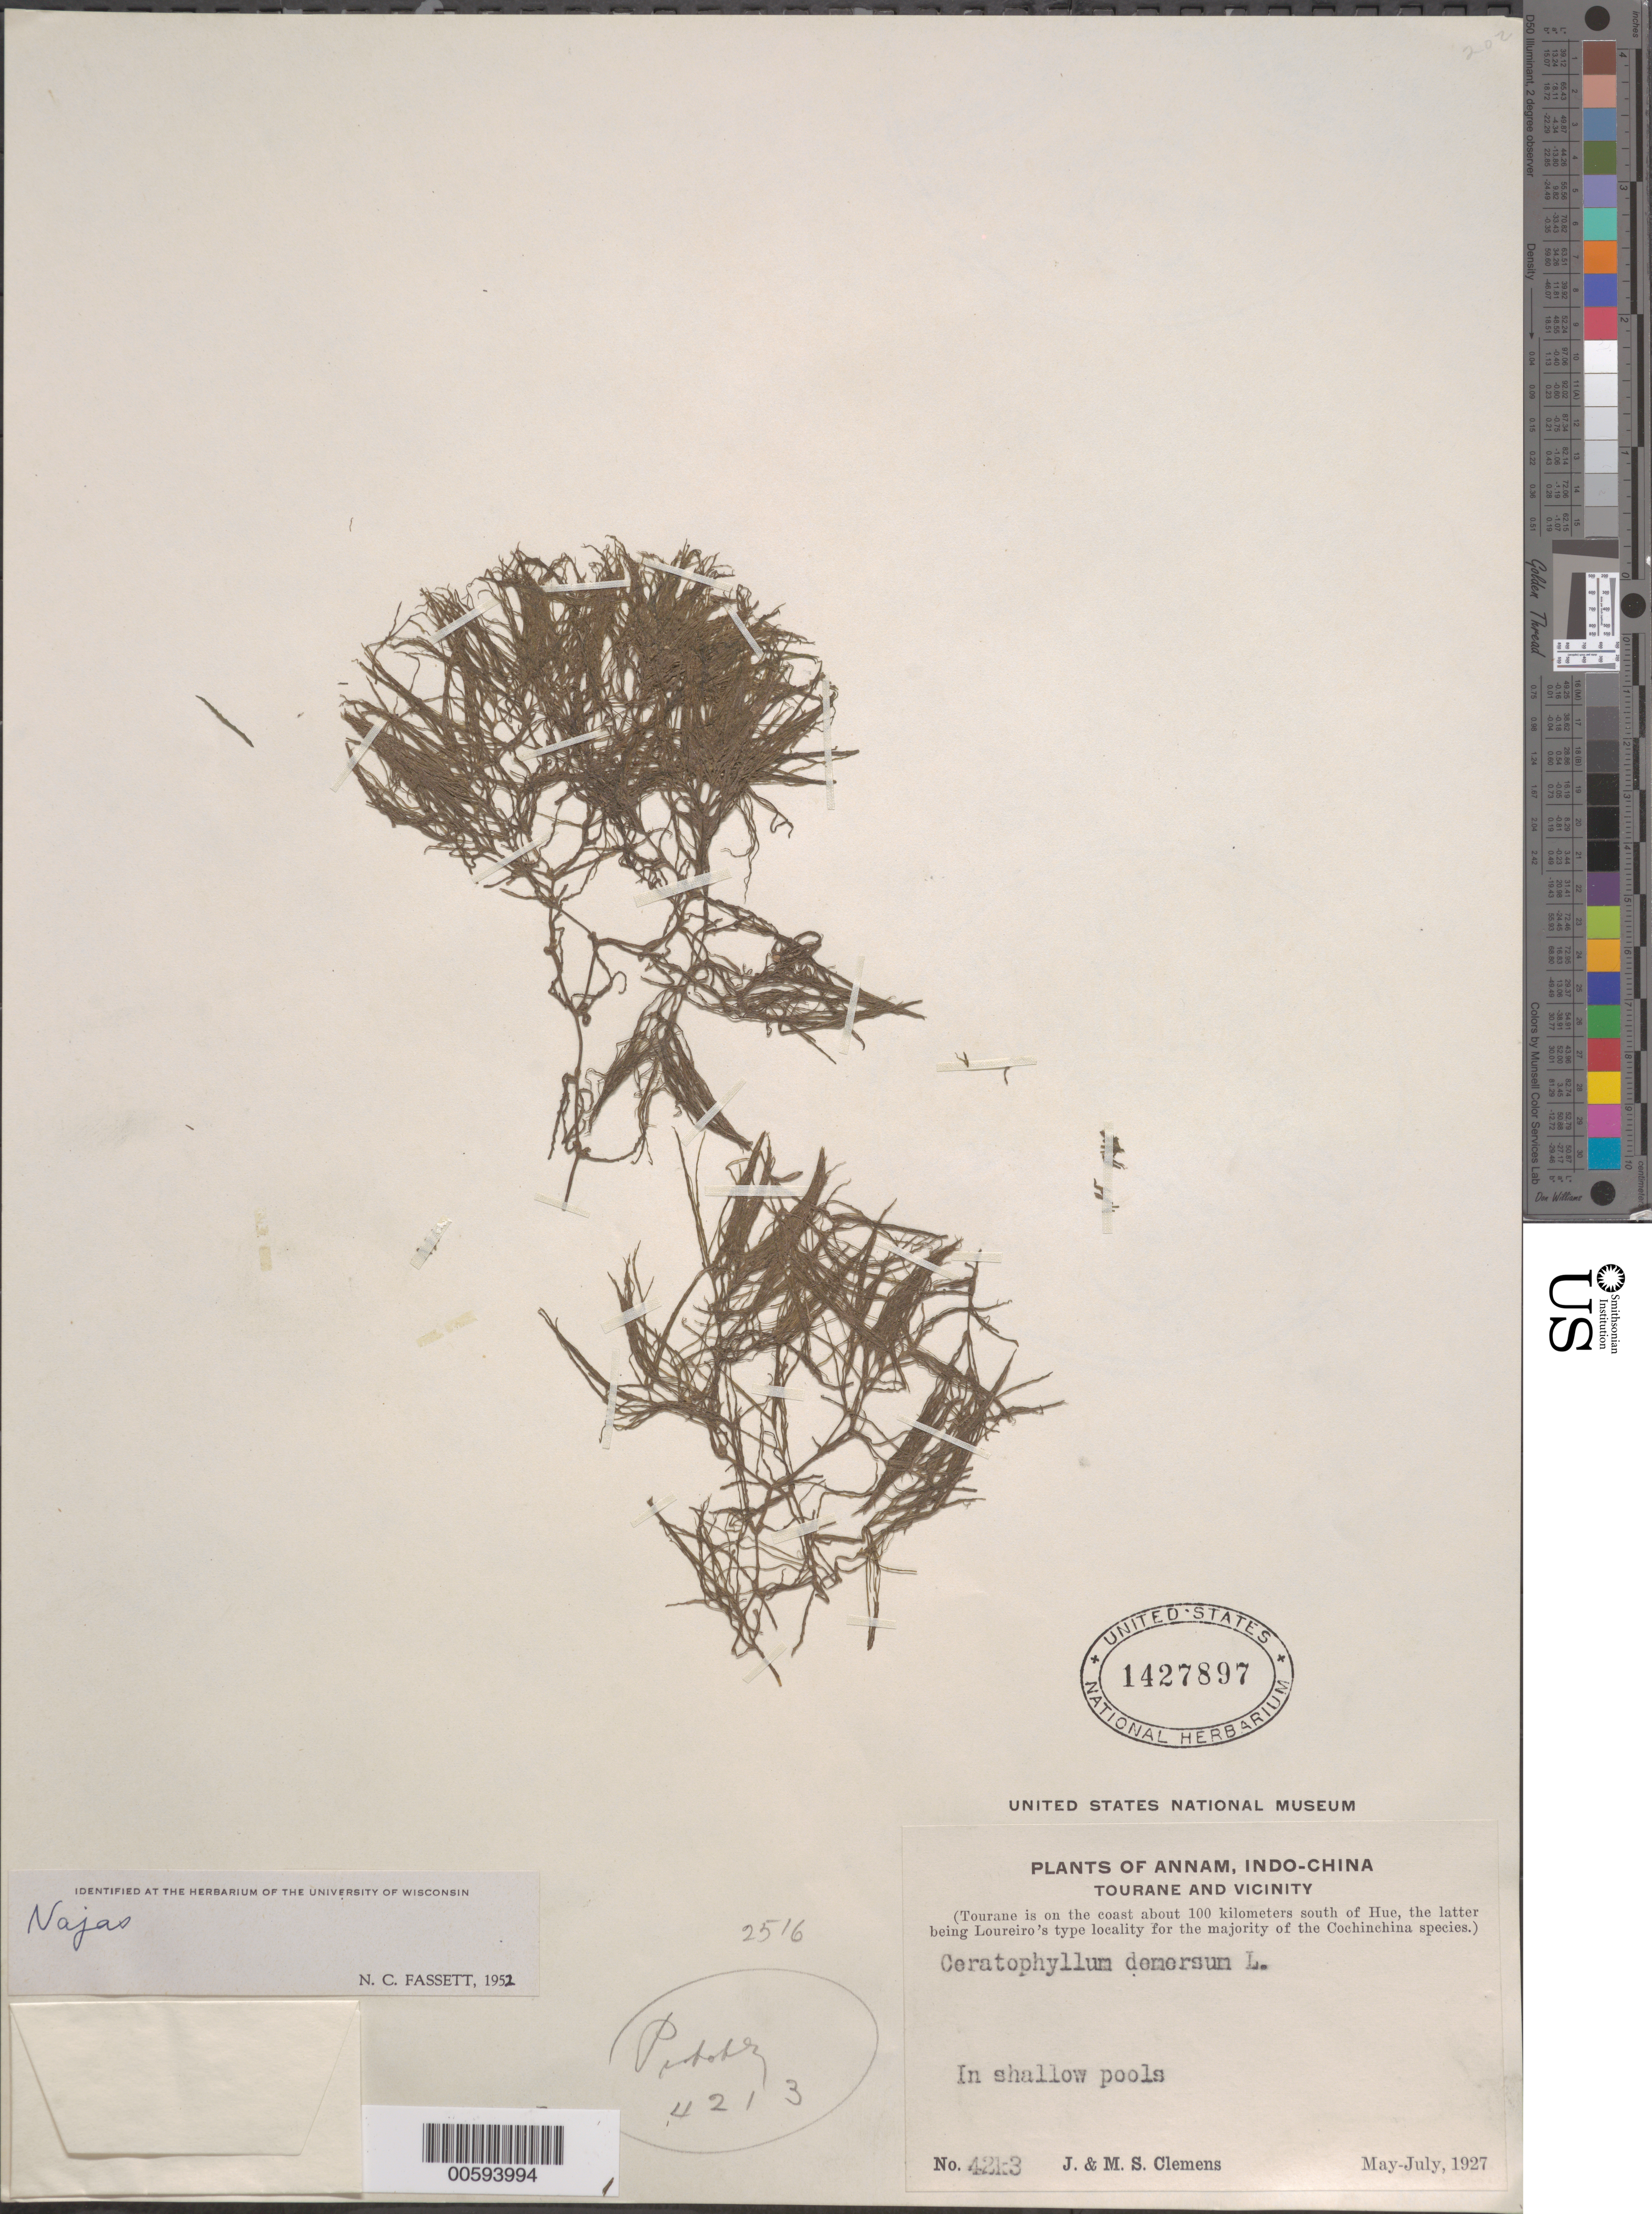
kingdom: Plantae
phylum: Tracheophyta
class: Liliopsida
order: Alismatales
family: Hydrocharitaceae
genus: Najas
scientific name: Najas sp.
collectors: J. Clemens & M. S. Clemens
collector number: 42k3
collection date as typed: May 1927 to -- Jul 1927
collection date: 1927-05/1927-07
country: Vietnam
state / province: Ðà Nang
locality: Annam, Tourane. [Tourane = Ðà Nang]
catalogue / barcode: US 1427897